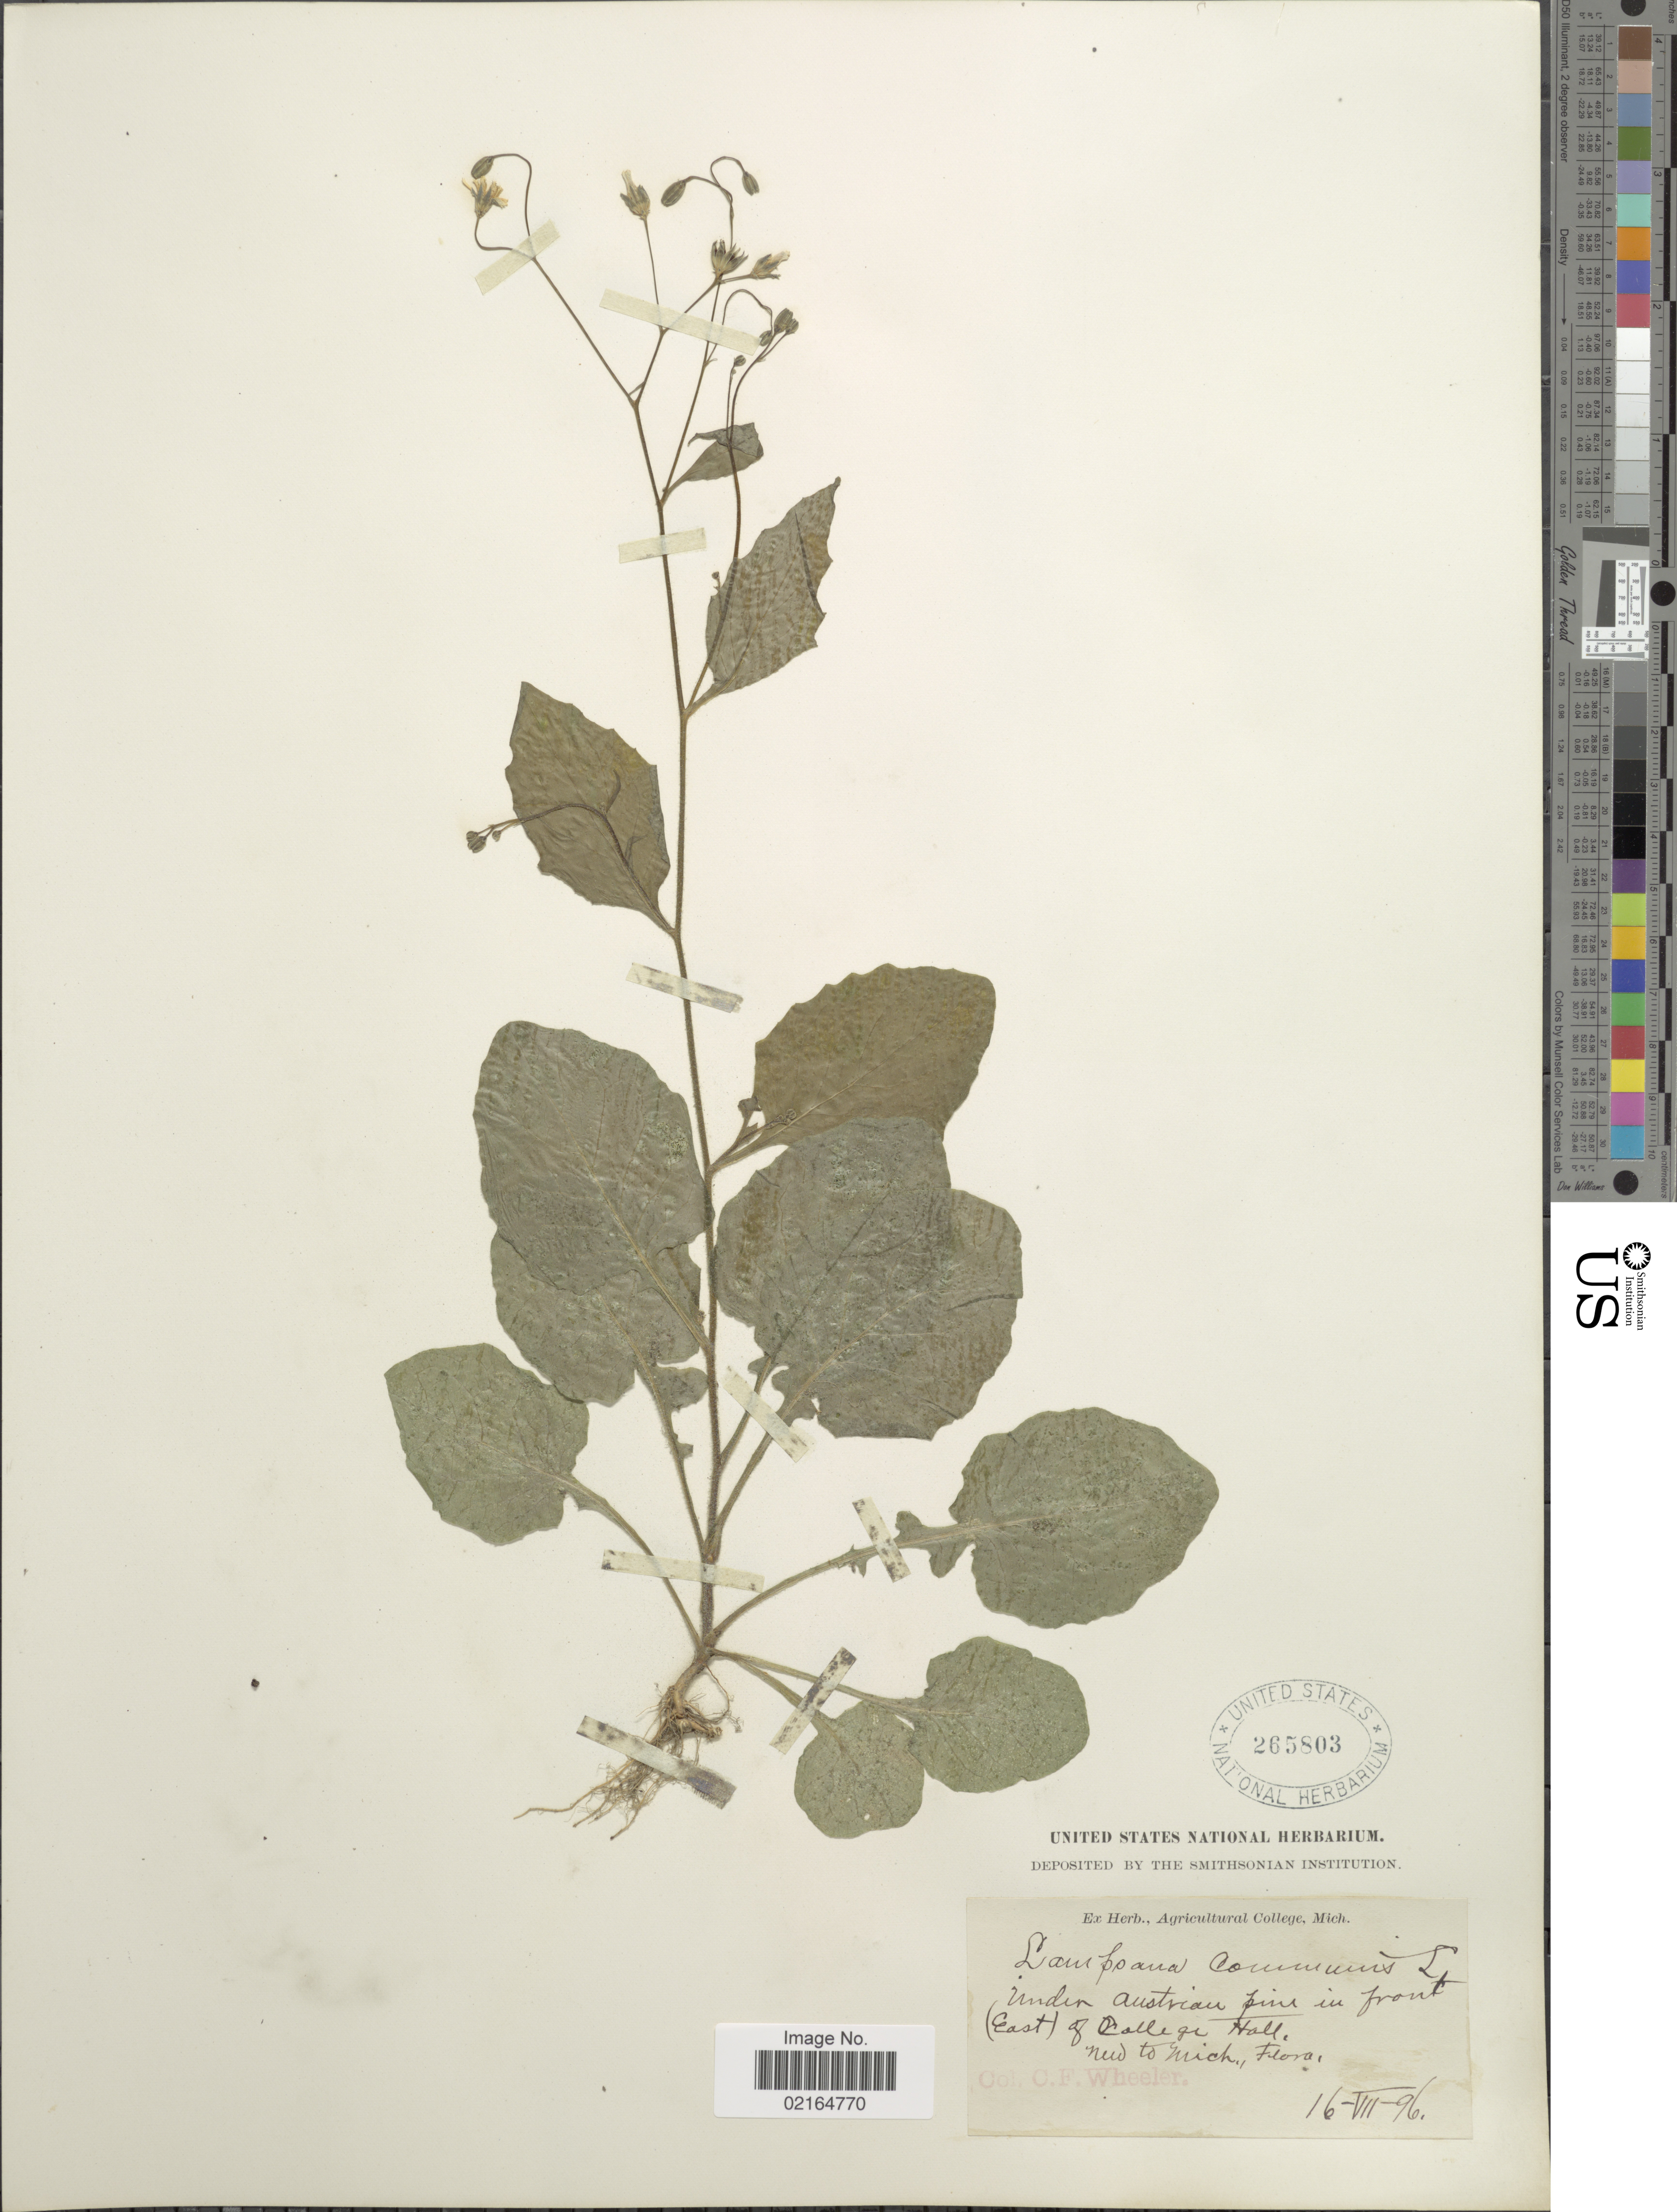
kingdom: Plantae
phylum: Tracheophyta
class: Magnoliopsida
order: Asterales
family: Asteraceae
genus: Lapsana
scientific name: Lapsana communis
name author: L.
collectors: C. Wheeler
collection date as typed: Transcribed d/m/y: 16/7/96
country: United States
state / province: Michigan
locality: Under austrian pine in front (East) of College Hall, new to Mich.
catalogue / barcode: US 265803